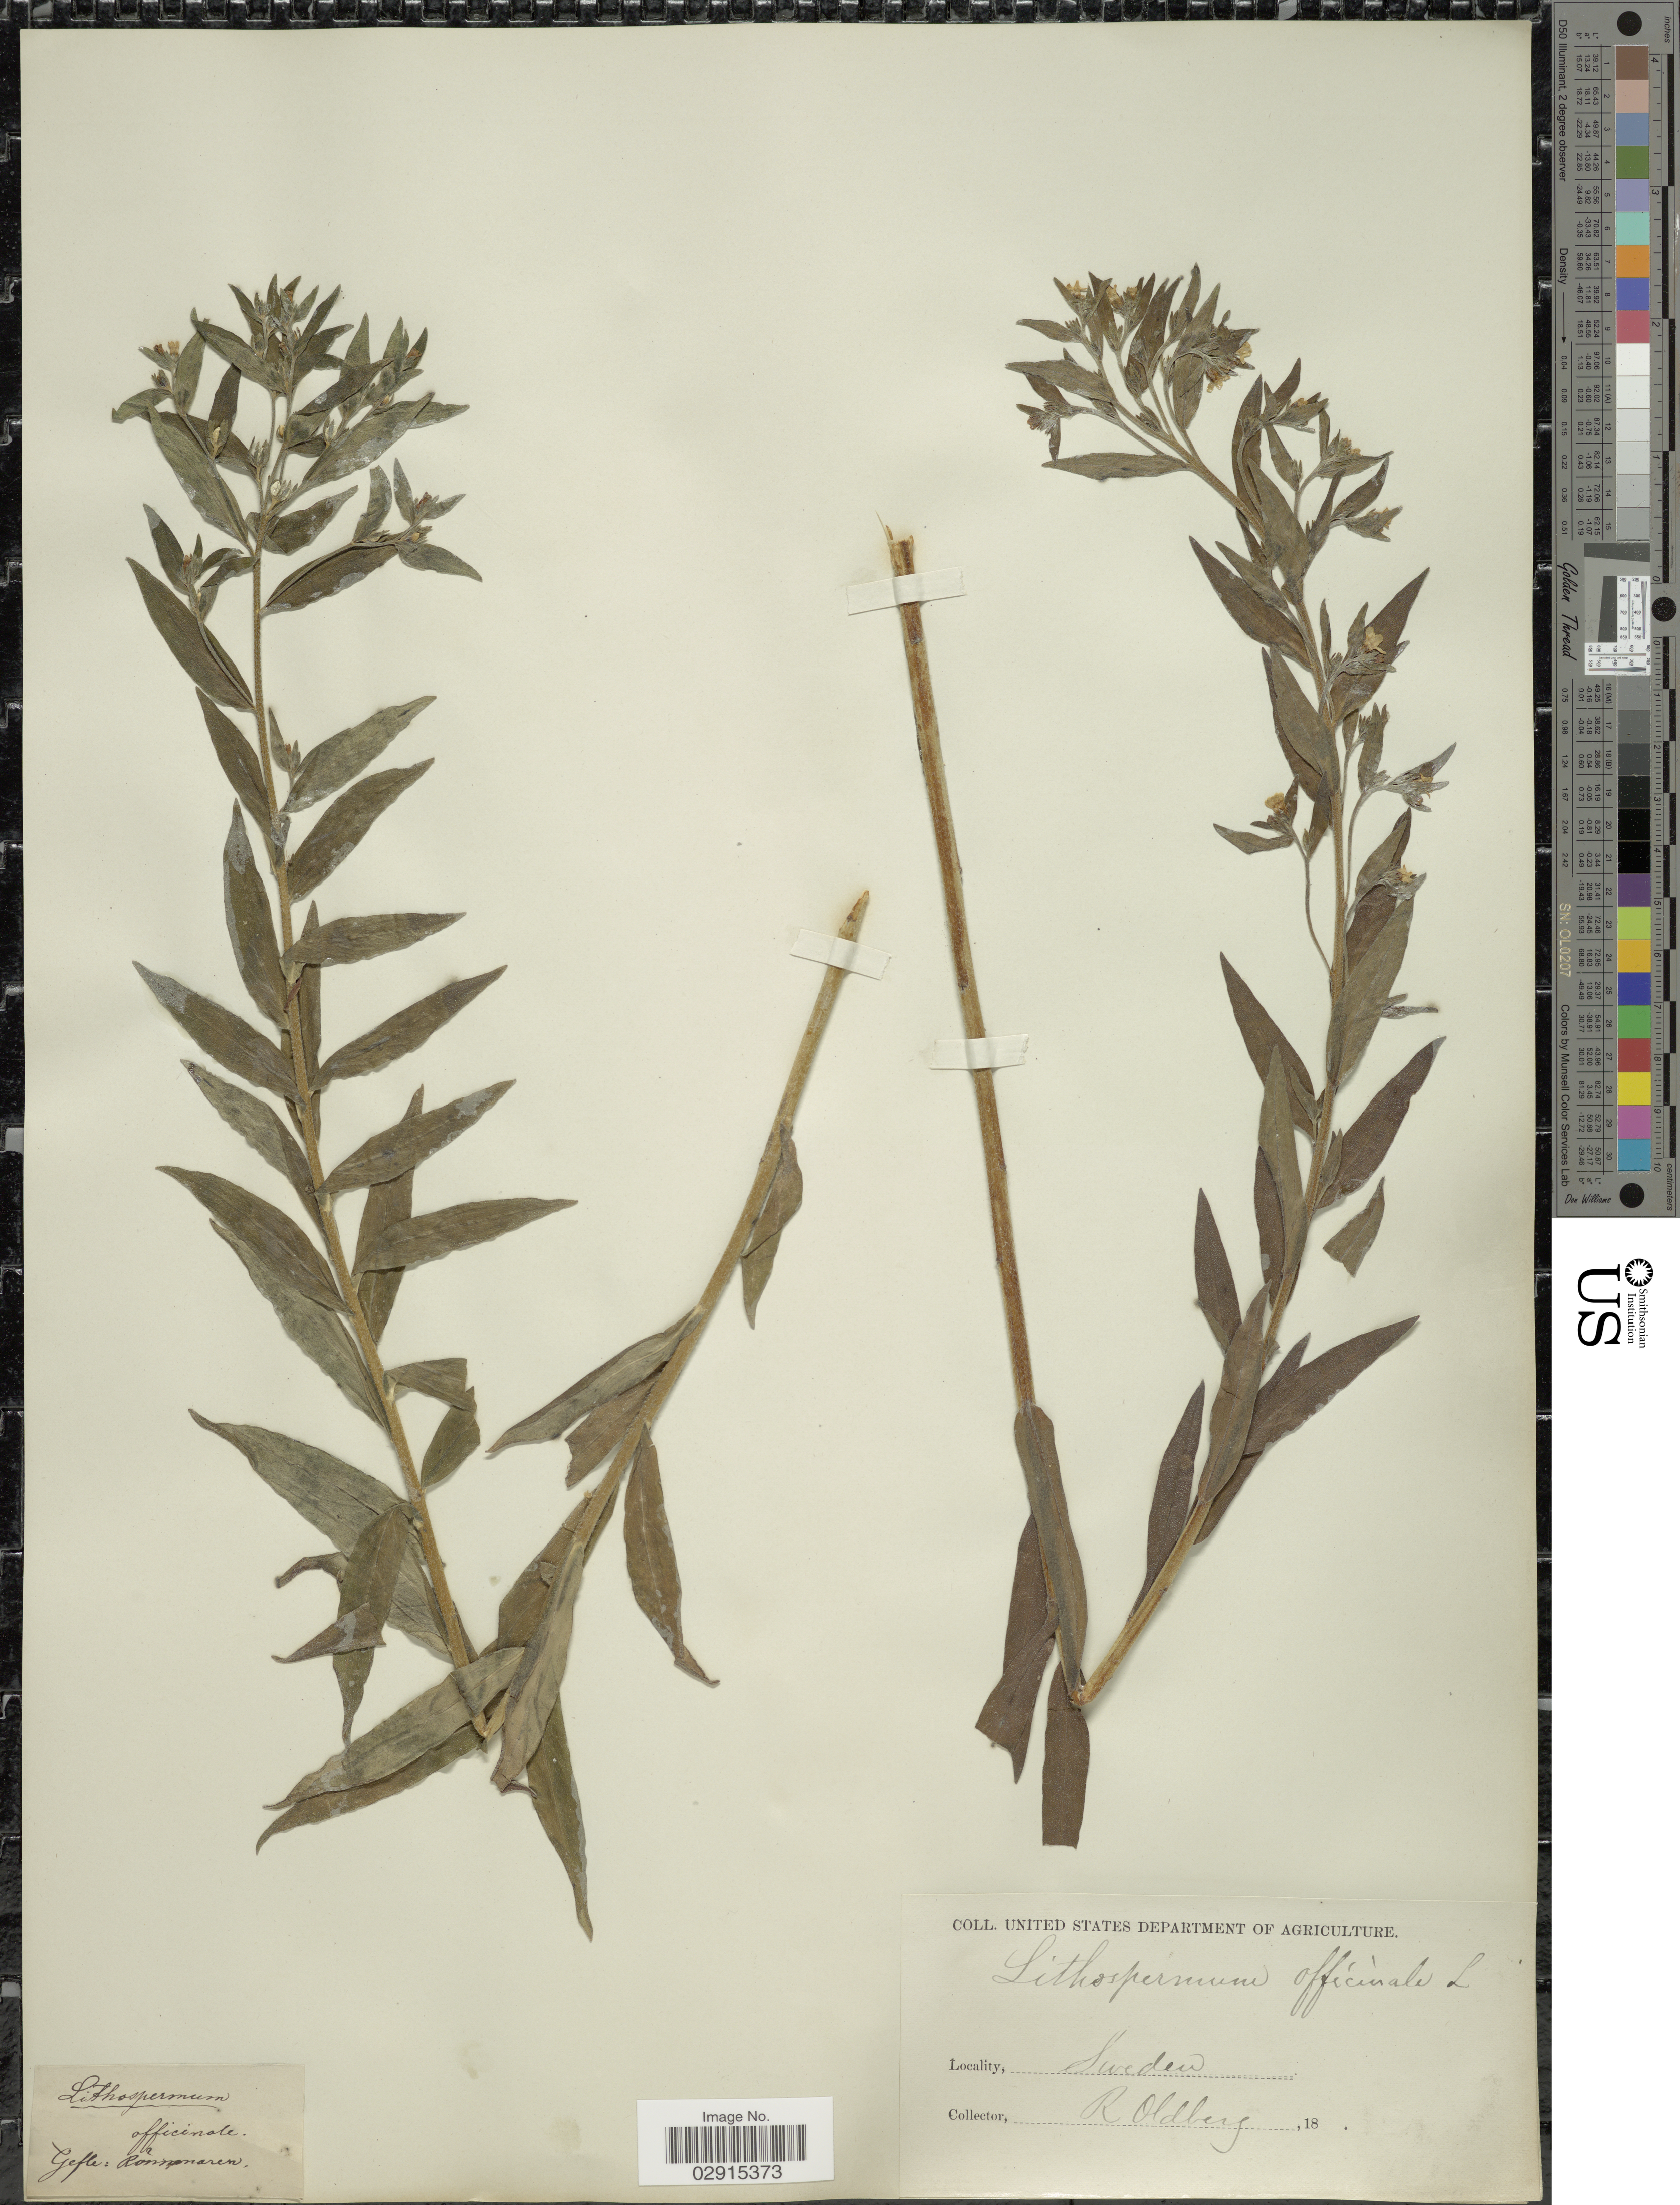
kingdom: Plantae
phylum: Tracheophyta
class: Magnoliopsida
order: Boraginales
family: Boraginaceae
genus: Lithospermum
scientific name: Lithospermum officinale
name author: L.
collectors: R. Oldberg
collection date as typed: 18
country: Sweden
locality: Sweden.